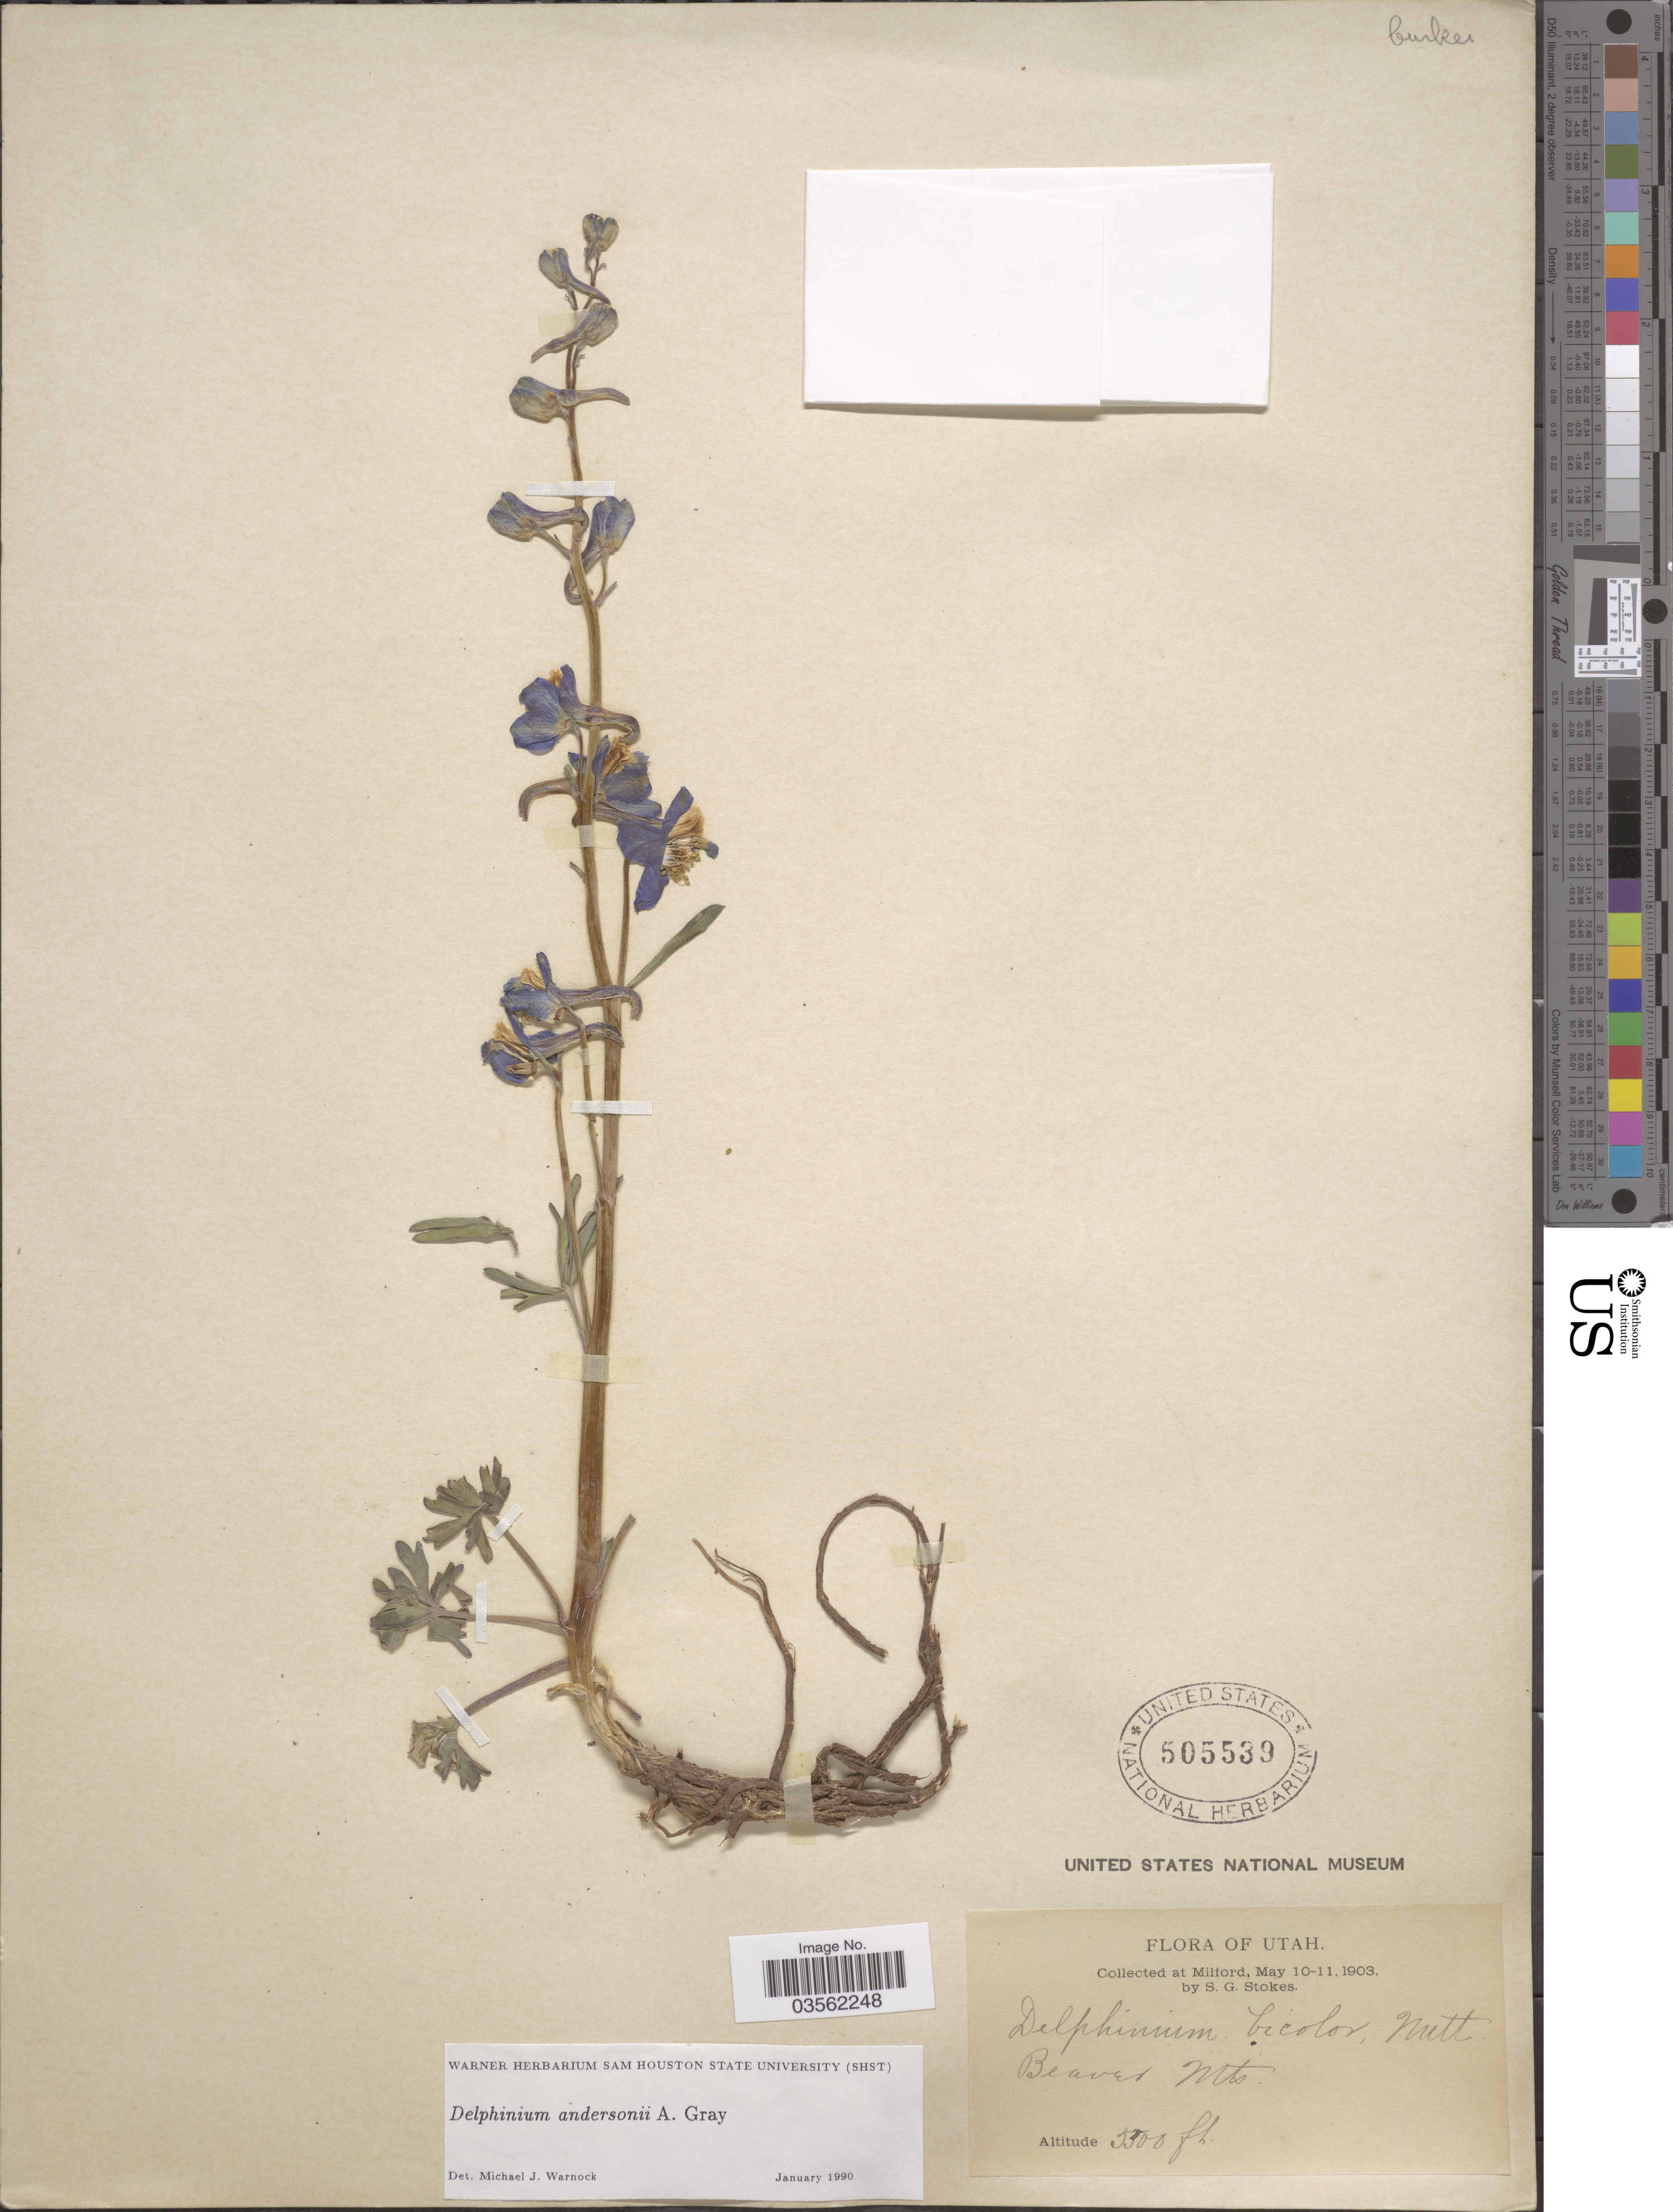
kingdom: Plantae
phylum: Tracheophyta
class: Magnoliopsida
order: Ranunculales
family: Ranunculaceae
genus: Delphinium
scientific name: Delphinium andersonii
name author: A. Gray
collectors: S. G. Stokes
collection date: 1903-05-10/1903-05-11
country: United States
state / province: Utah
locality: Milford. Beaver Mts.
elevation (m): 1615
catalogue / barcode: US 505539